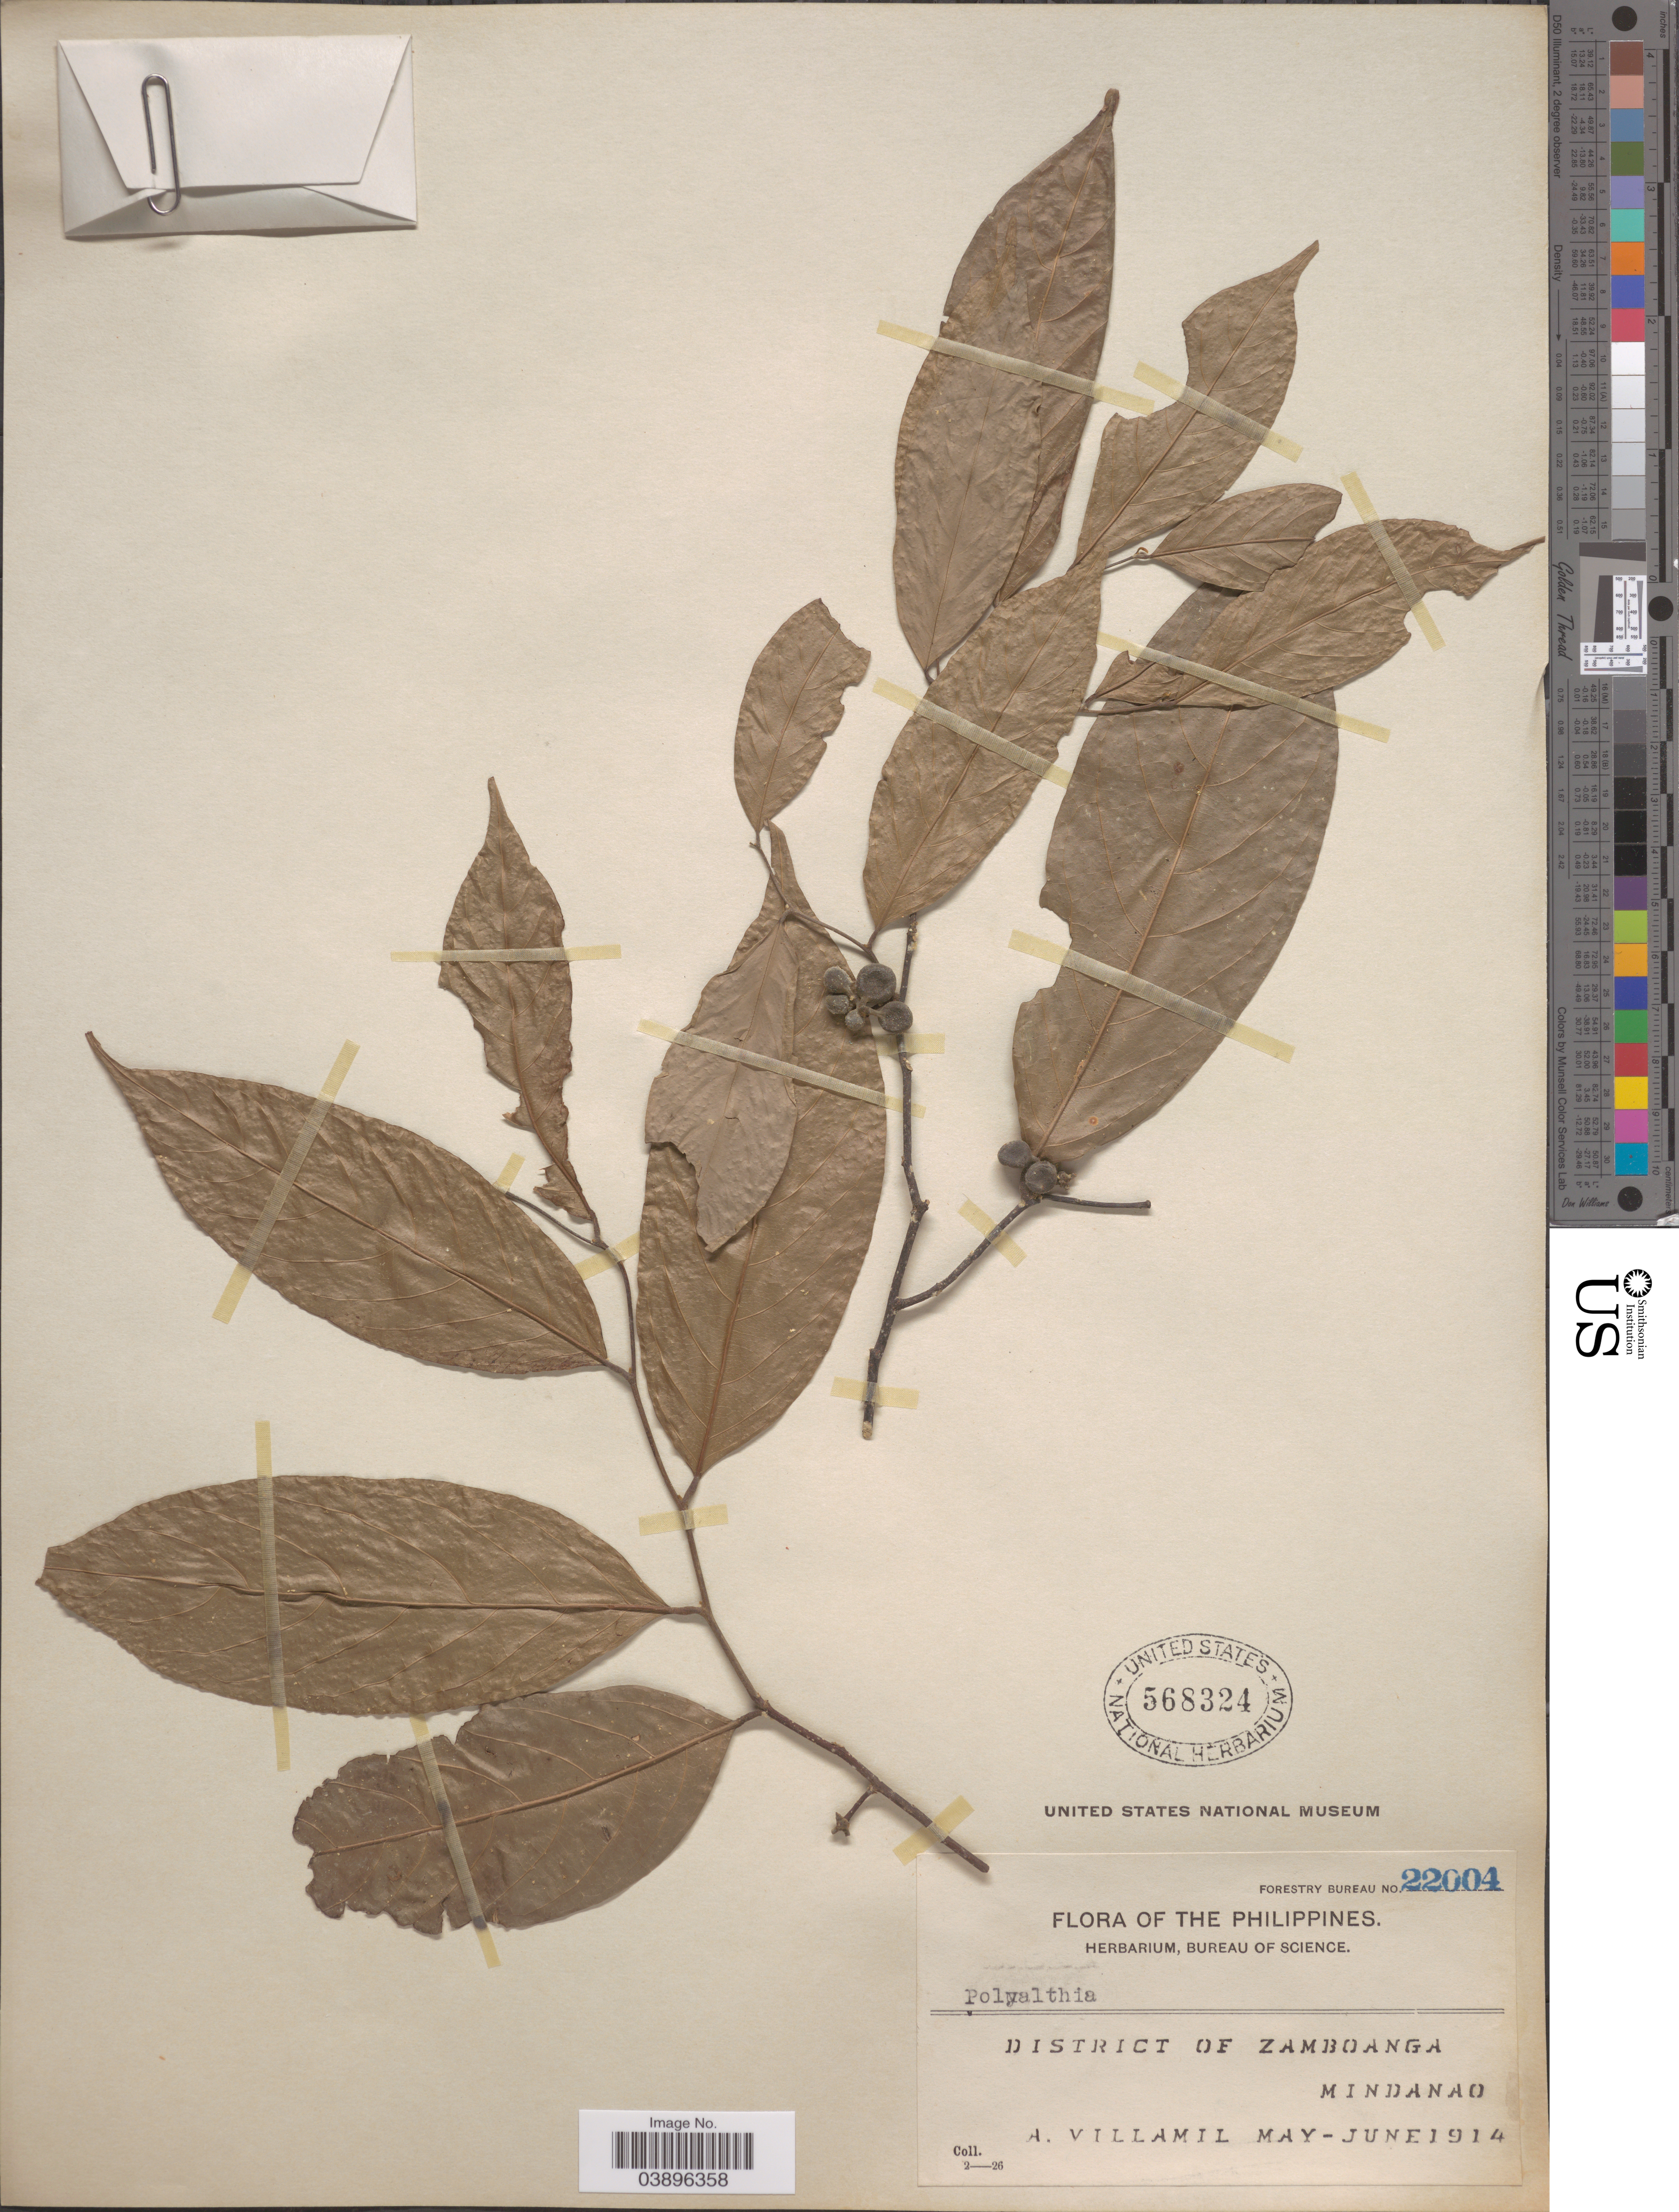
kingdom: Plantae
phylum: Tracheophyta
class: Magnoliopsida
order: Magnoliales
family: Annonaceae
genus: Polyalthia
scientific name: Polyalthia sp.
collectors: A. Villamil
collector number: Forestry Bureau 22004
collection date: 1914-05/1914-06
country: Philippines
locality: District of Zamboanga, Mindanao.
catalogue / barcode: US 568324